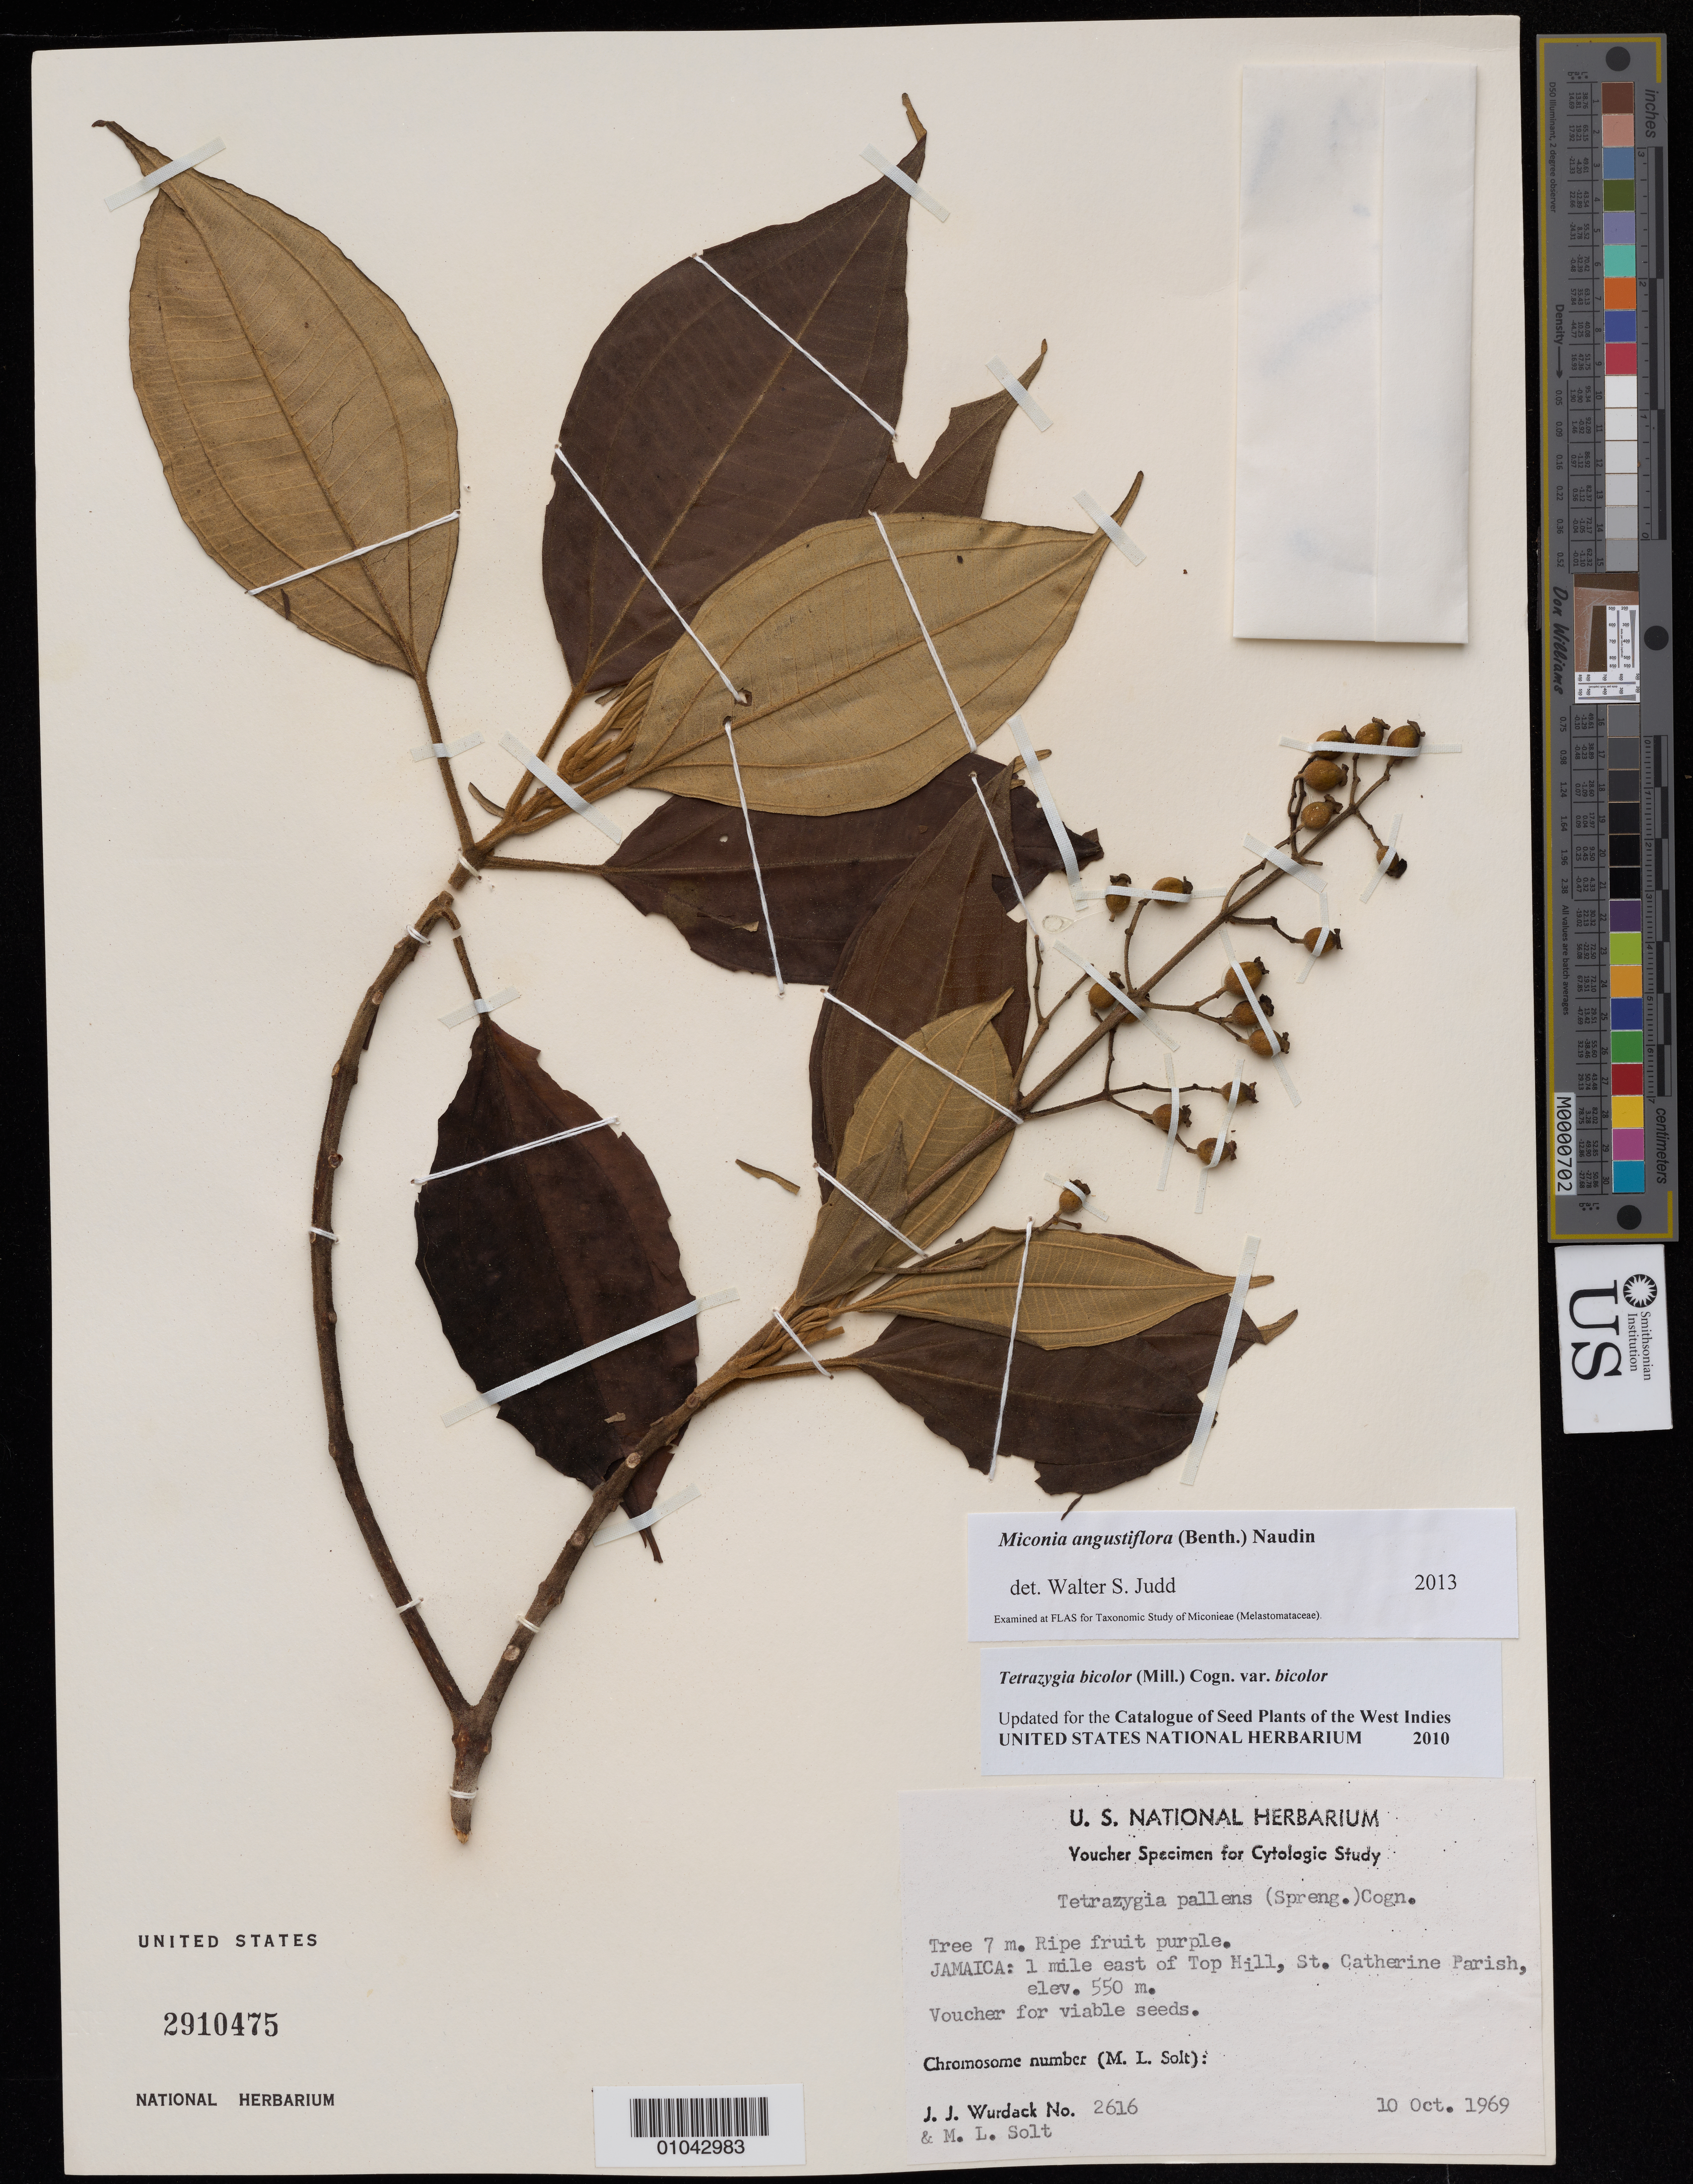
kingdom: Plantae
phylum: Tracheophyta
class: Magnoliopsida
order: Myrtales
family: Melastomataceae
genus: Miconia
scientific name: Miconia angustiflora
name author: (Benth.) Naudin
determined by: Judd, Walter S.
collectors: J. J. Wurdack & M. Solt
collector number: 2616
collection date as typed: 10 Oct 1969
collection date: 1969-10-10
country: Jamaica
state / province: Saint Catherine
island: Jamaica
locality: One mile east of Top Hill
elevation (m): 550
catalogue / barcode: US 2910475